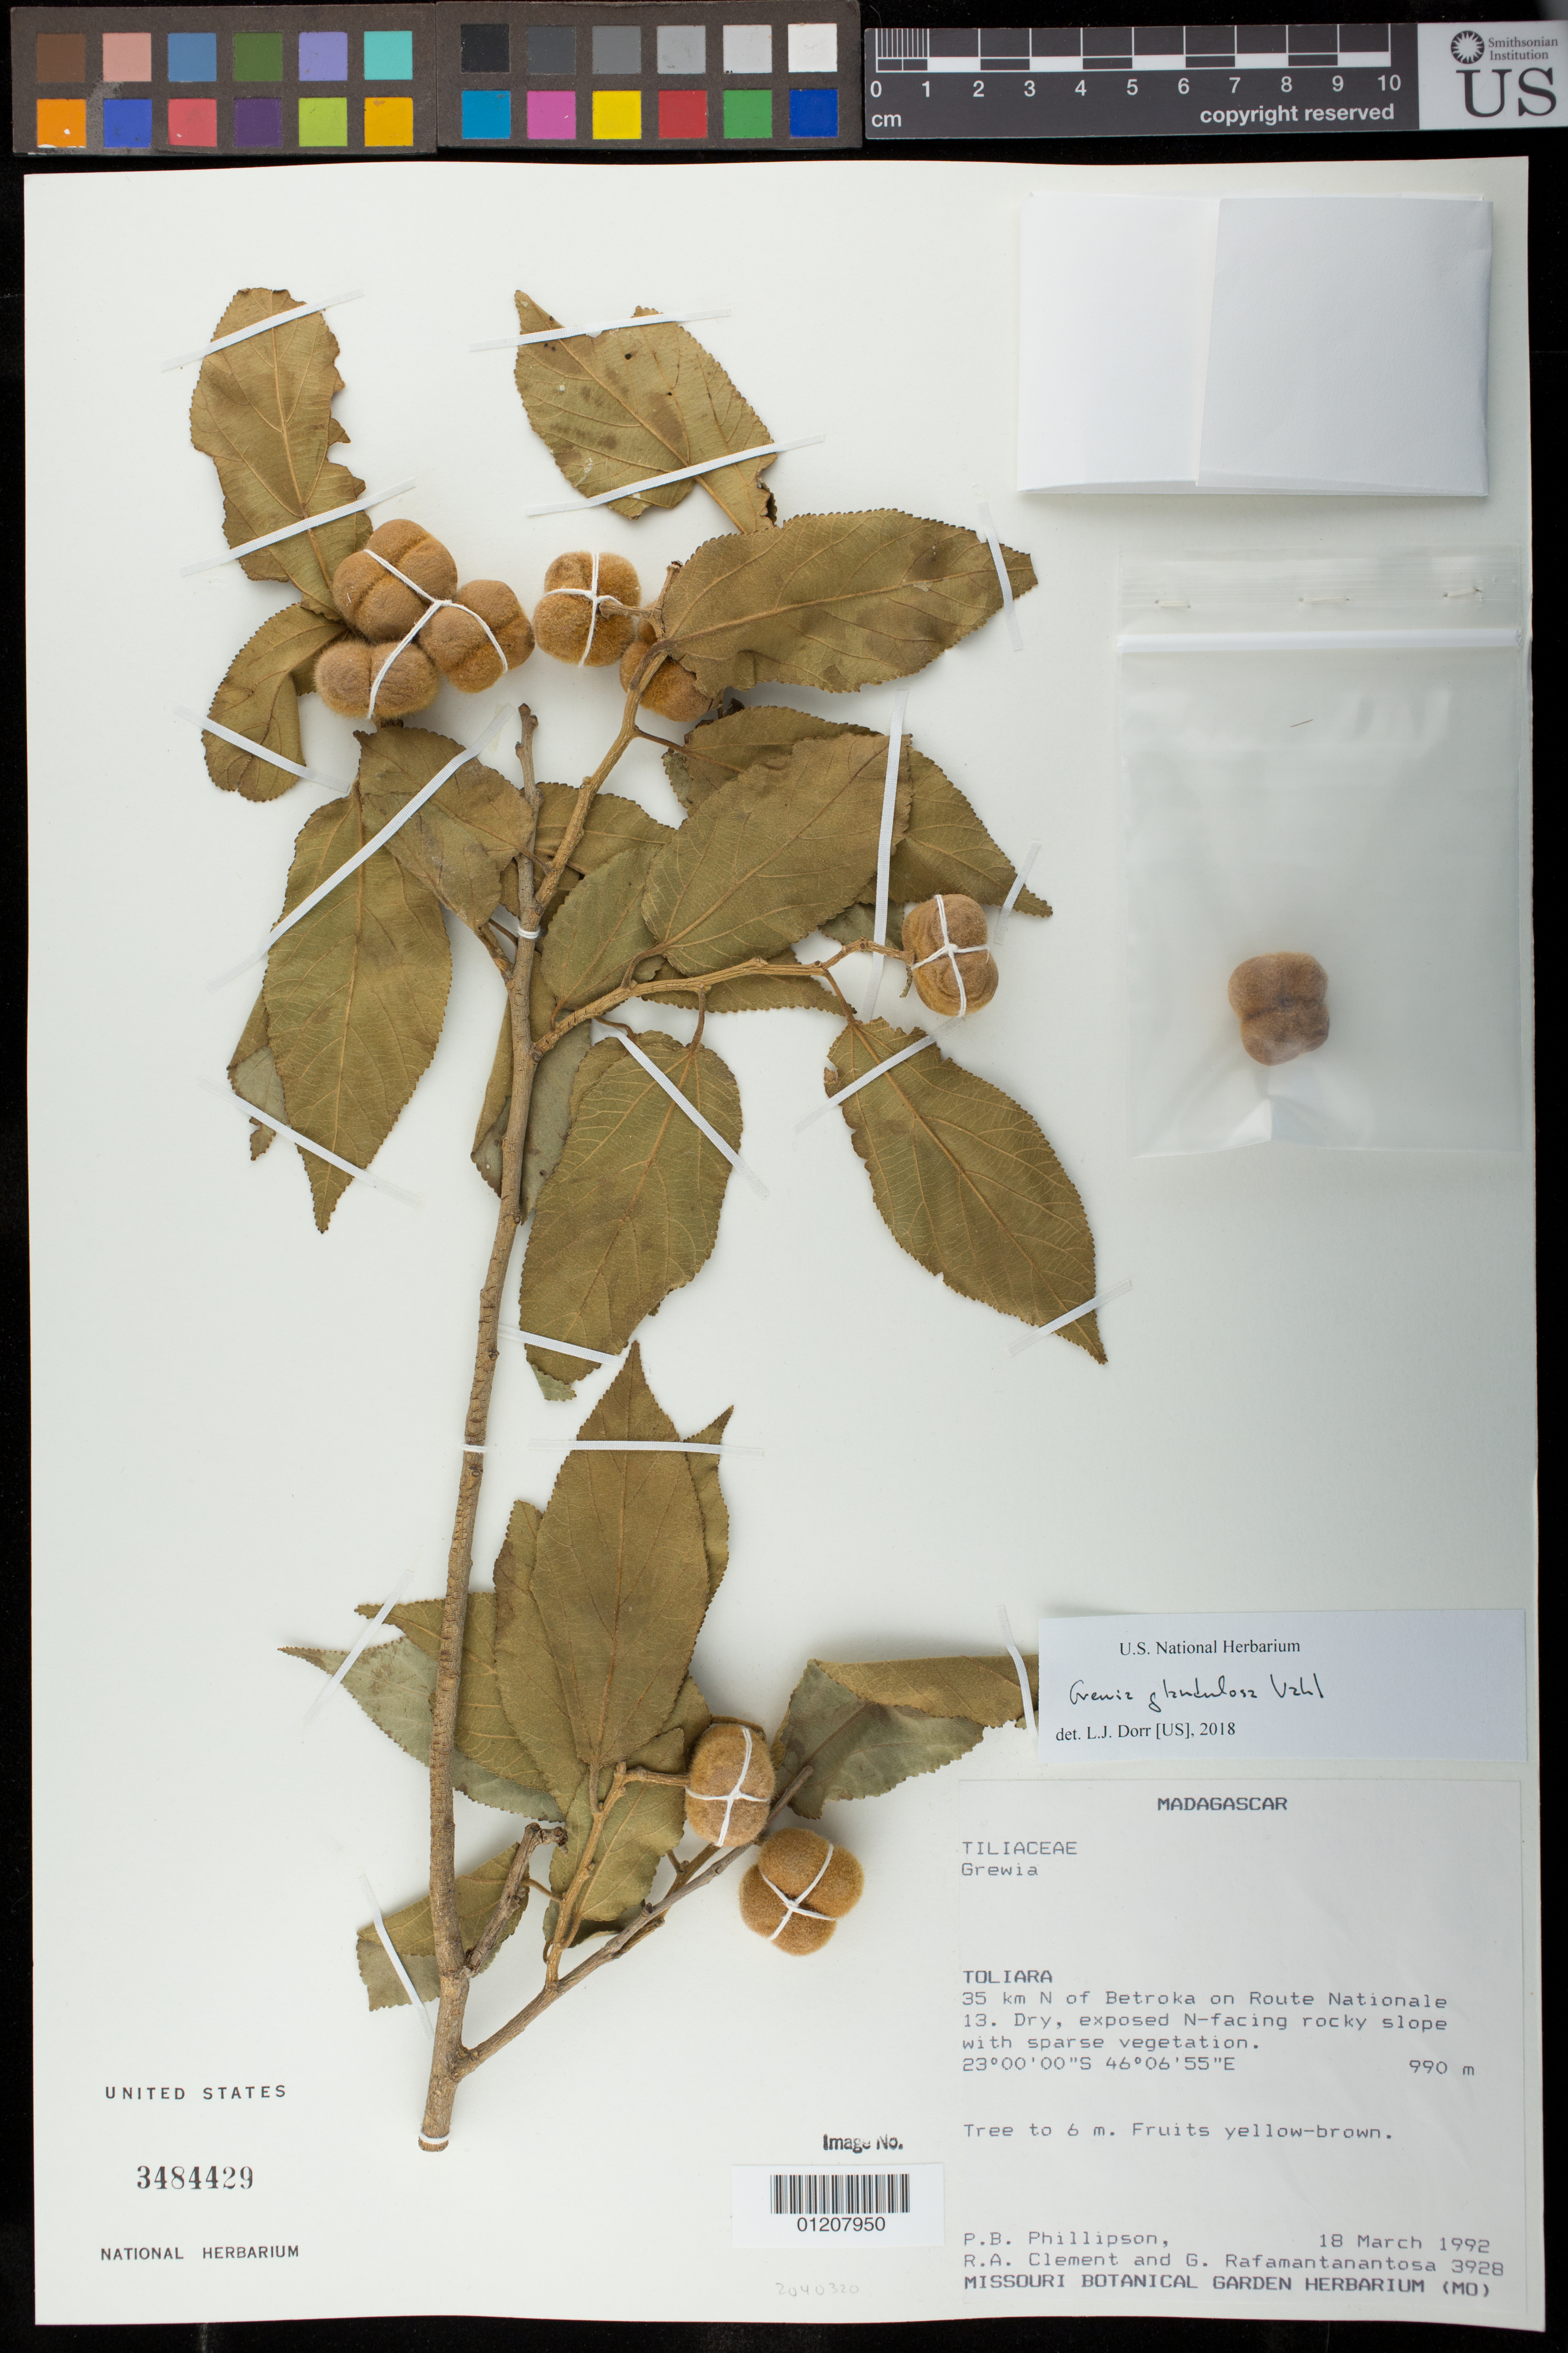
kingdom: Plantae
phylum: Tracheophyta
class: Magnoliopsida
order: Malvales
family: Malvaceae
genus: Grewia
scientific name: Grewia glandulosa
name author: Vahl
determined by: Dorr, L. J., (BOT), Smithsonian Institution - National Museum of Natural History (UNITED STATES)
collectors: P. B. Phillipson, R. A.Clement & G. Rafamantanantosa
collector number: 3928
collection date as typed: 18 Mar 1992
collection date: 1992-03-18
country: Madagascar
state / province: Anosy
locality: Toliara. 35 km N of Betroka on Route Nationale 13. Dry, exposed N-facing rocky slope with sparse vegetation.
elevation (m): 990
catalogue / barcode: US 3484429